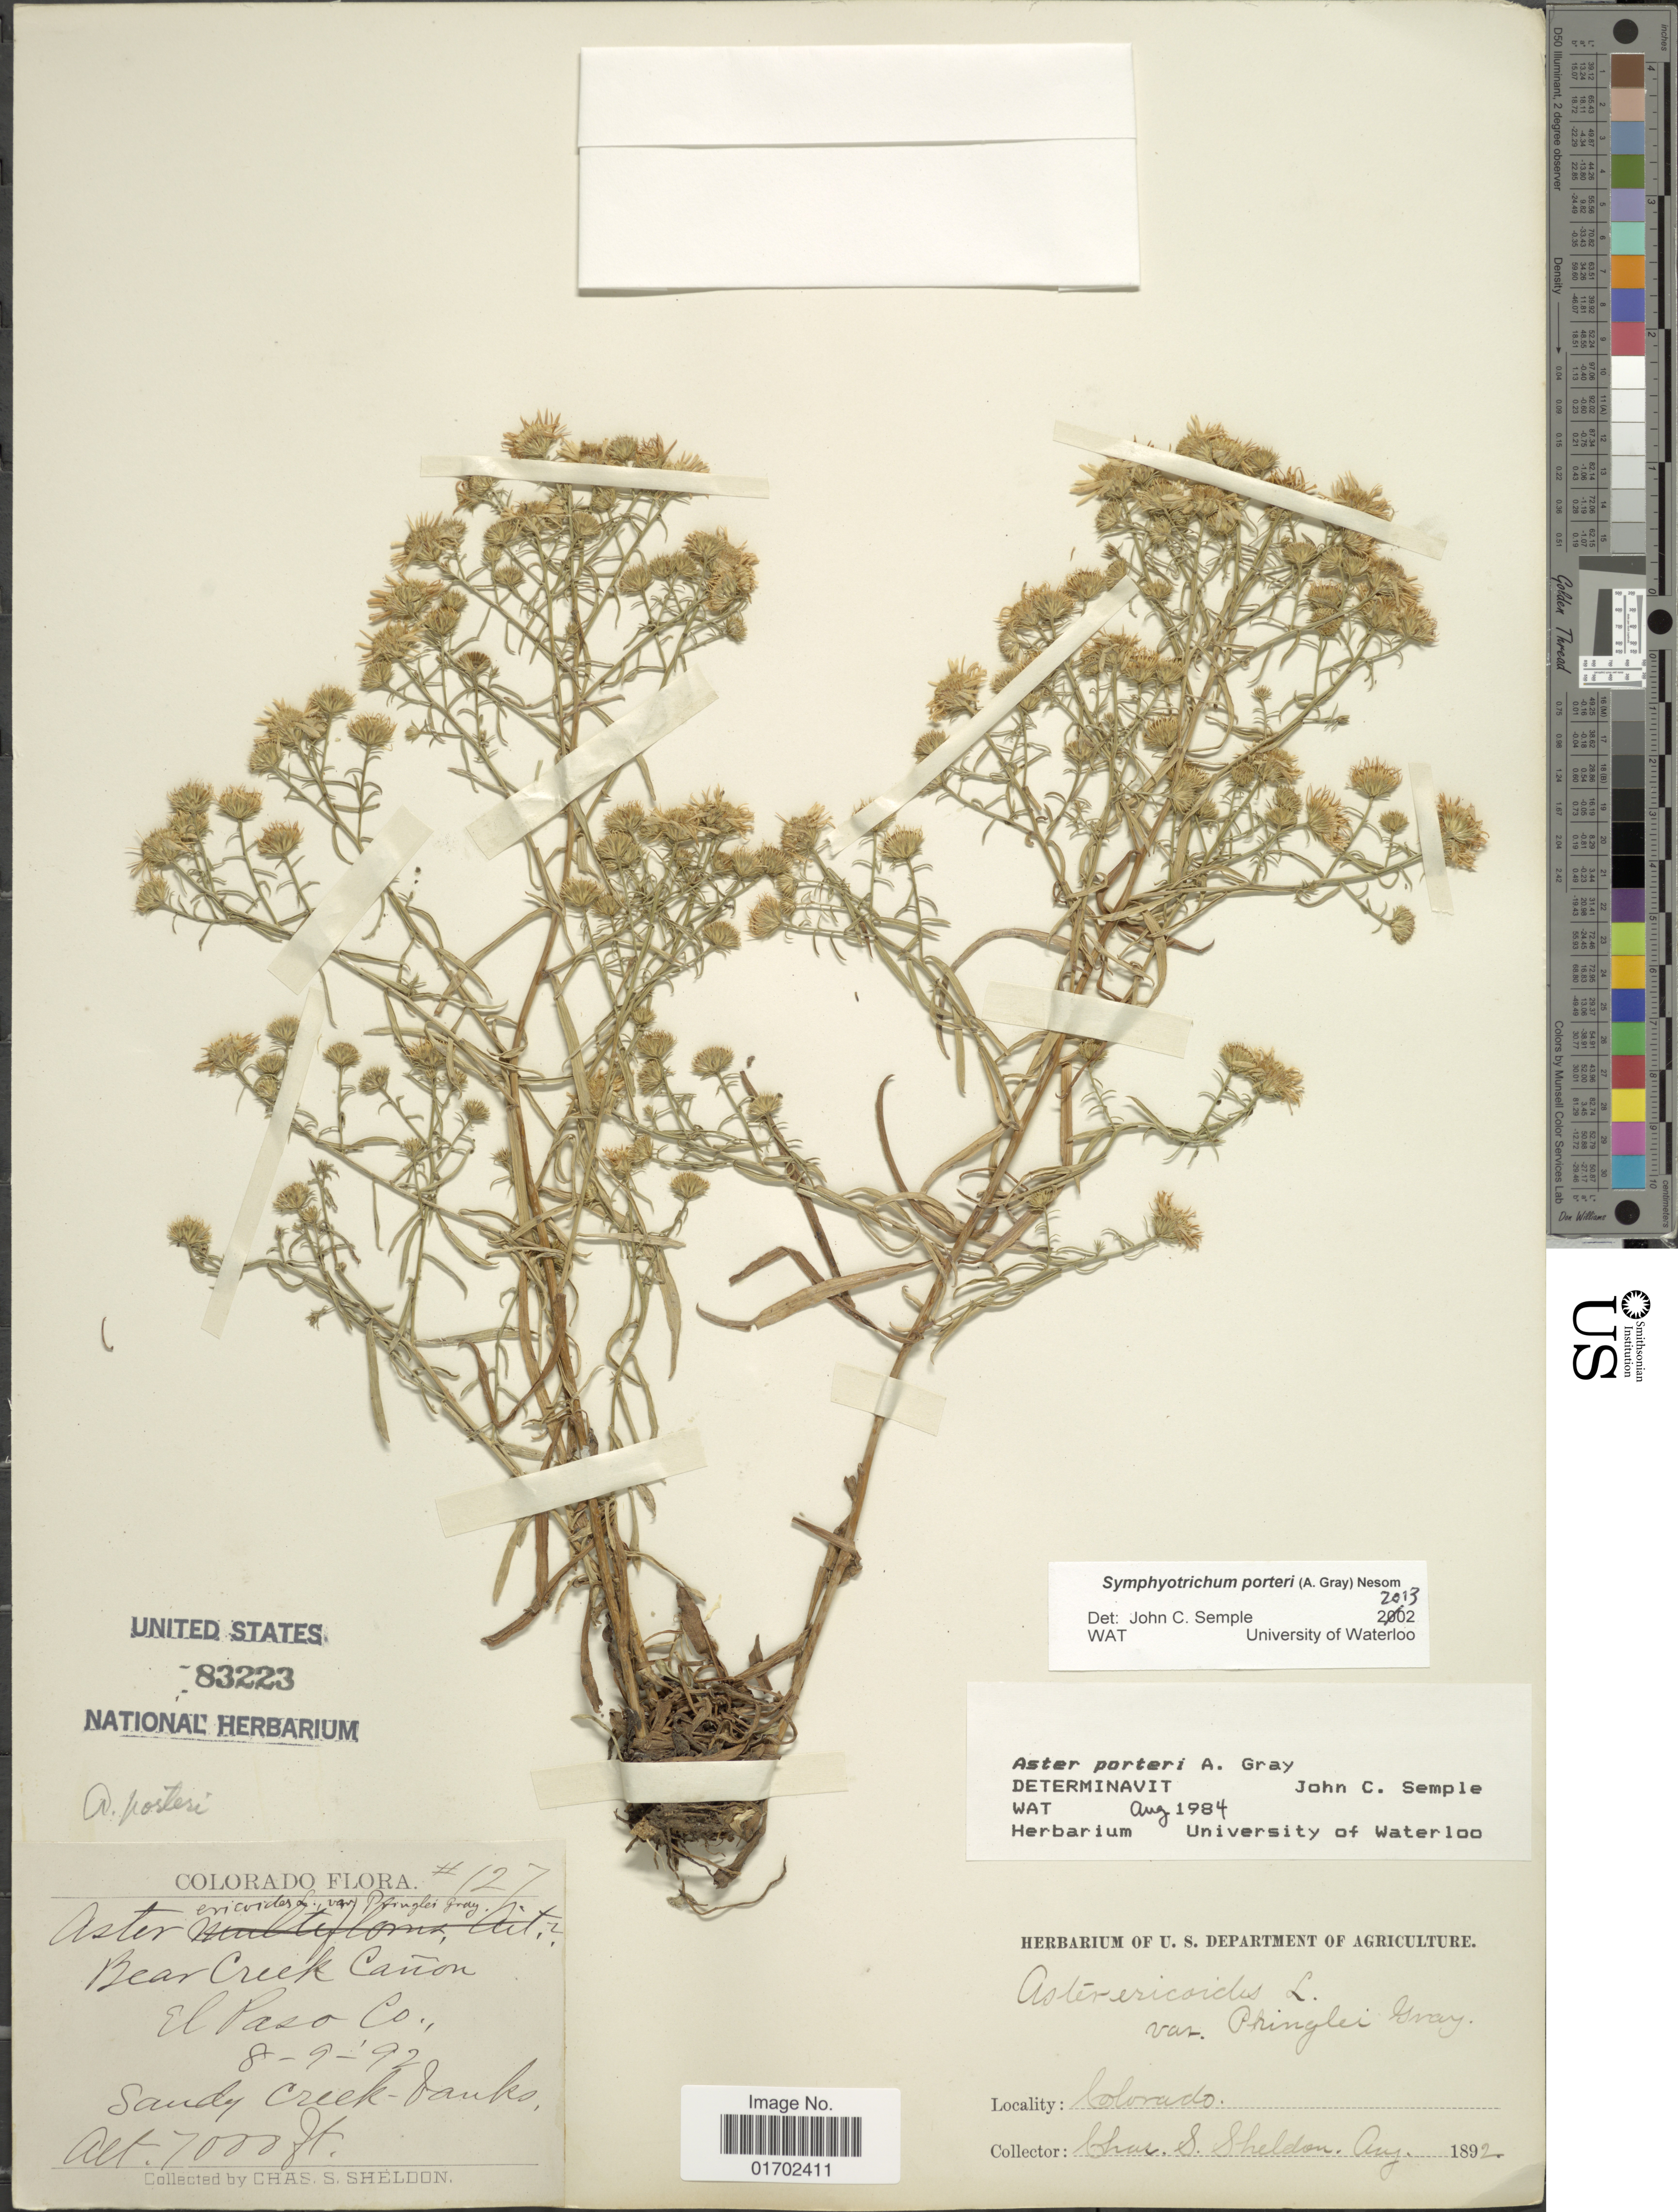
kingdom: Plantae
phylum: Tracheophyta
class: Magnoliopsida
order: Asterales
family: Asteraceae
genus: Symphyotrichum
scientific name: Symphyotrichum porteri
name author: (A. Gray) G.L. Nesom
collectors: C. S. Sheldon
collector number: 127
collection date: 1892-08-09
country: United States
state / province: Colorado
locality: Colorado. Bear Creek Cañon, El Paso Co.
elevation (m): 2134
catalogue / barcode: US 83223